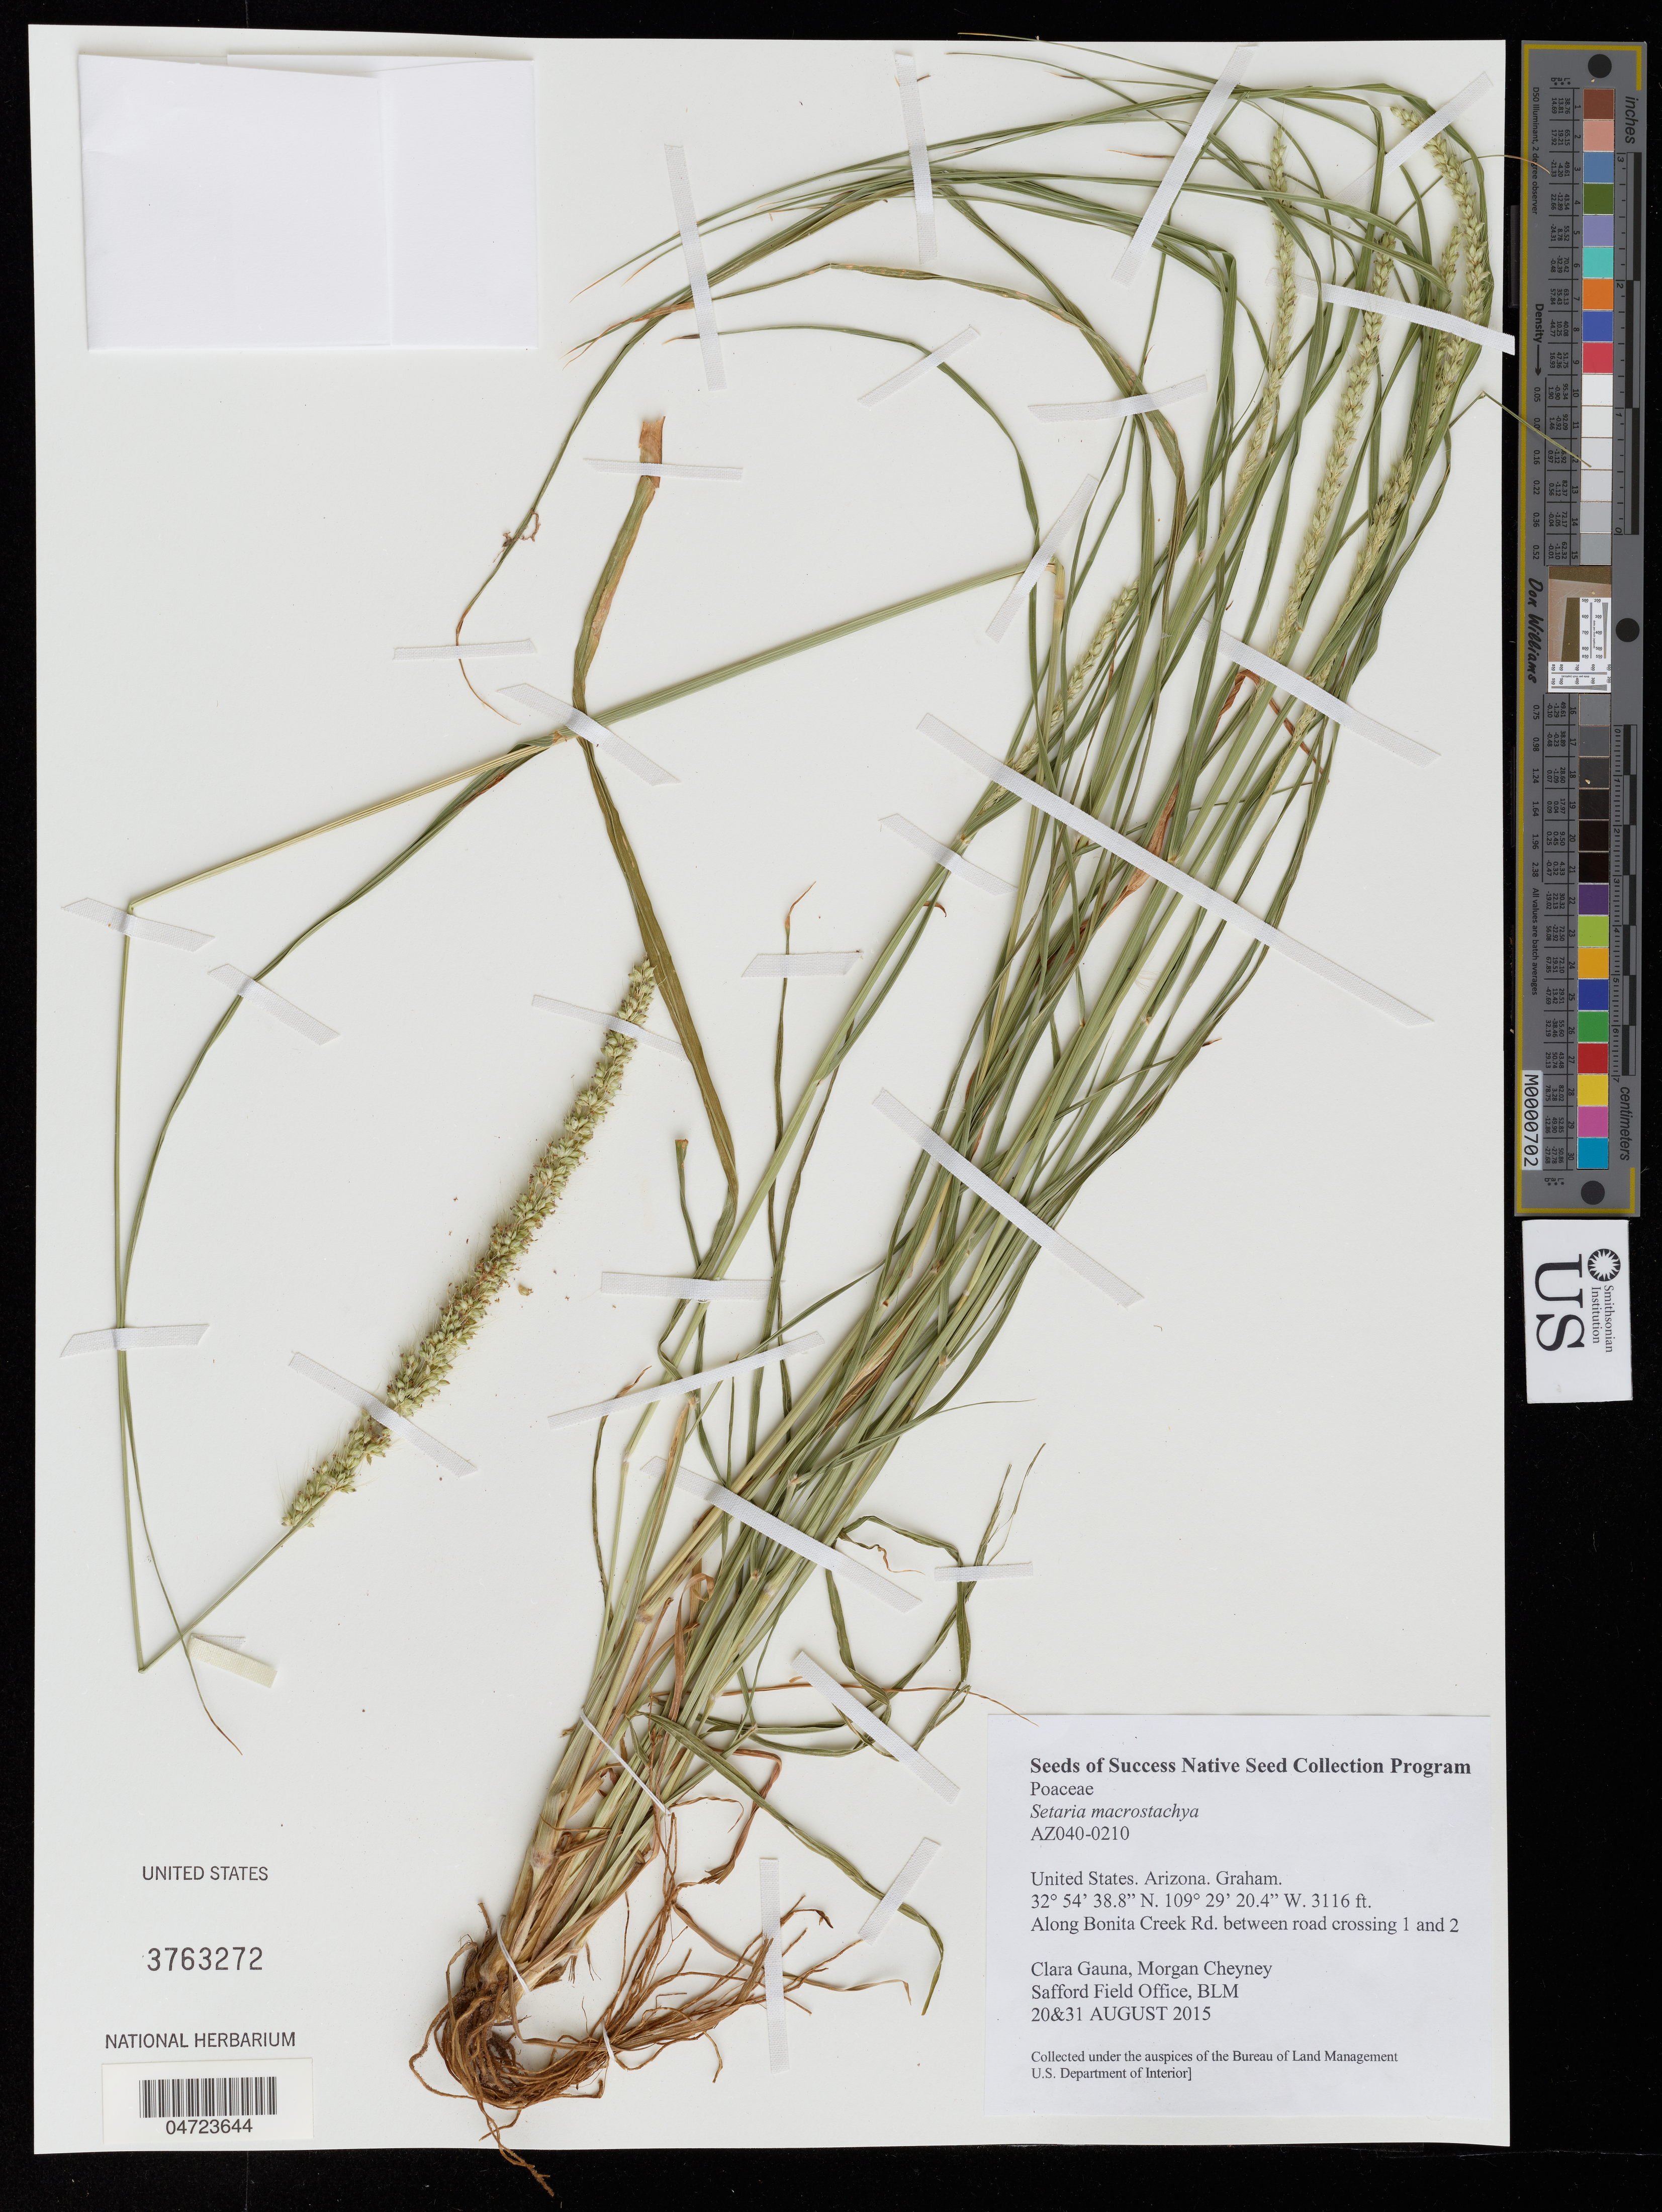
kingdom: Plantae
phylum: Tracheophyta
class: Liliopsida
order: Poales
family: Poaceae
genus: Setaria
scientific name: Setaria macrostachya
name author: Kunth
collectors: C. Gauna & M. Cheyney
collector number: AZ040-0210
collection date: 2015-08-20/2015-08-31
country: United States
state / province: Arizona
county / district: Graham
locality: Graham. Along Bonita Creek Rd. between road crossing 1 and 2.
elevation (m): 950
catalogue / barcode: US 3763272